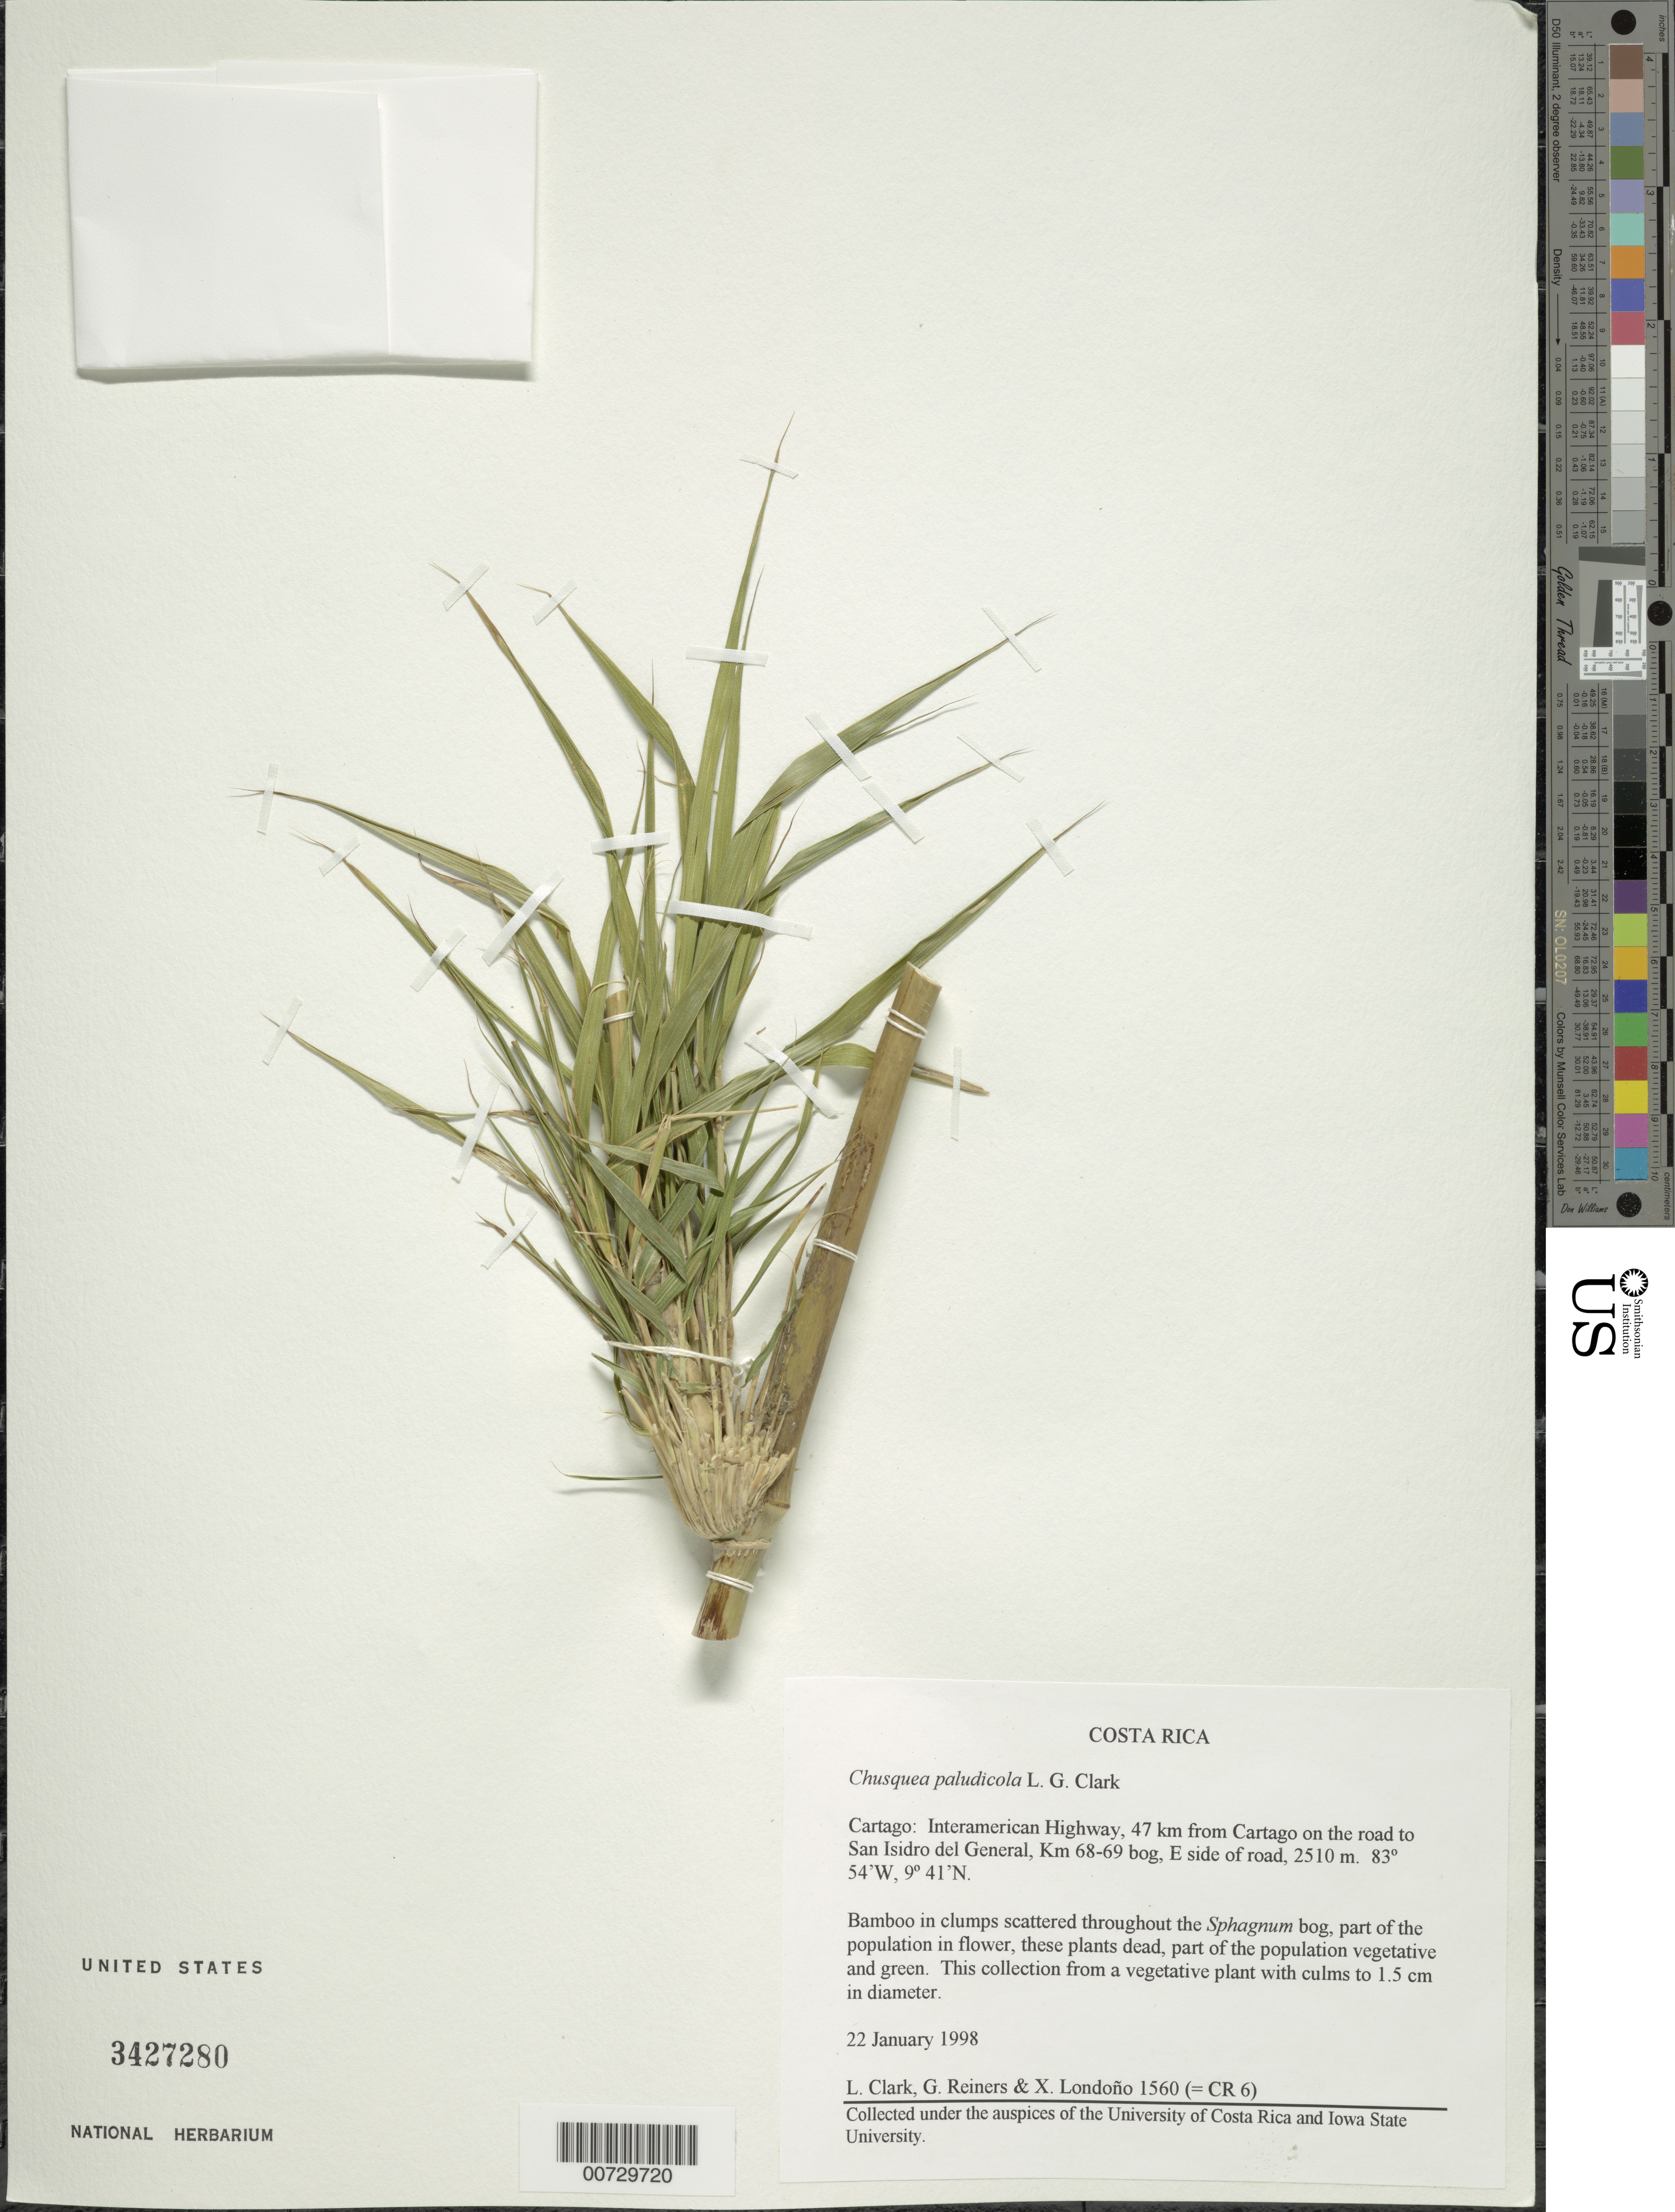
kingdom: Plantae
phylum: Tracheophyta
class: Liliopsida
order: Poales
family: Poaceae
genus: Chusquea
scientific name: Chusquea paludicola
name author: L.G. Clark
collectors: L. G. Clark, G. Reiners & X. Londoño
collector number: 1560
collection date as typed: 22 Jan 1998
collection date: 1998-01-22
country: Costa Rica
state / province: San José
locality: Interamerican Highway, W side of Highway in bog.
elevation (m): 2600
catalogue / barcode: US 3427280